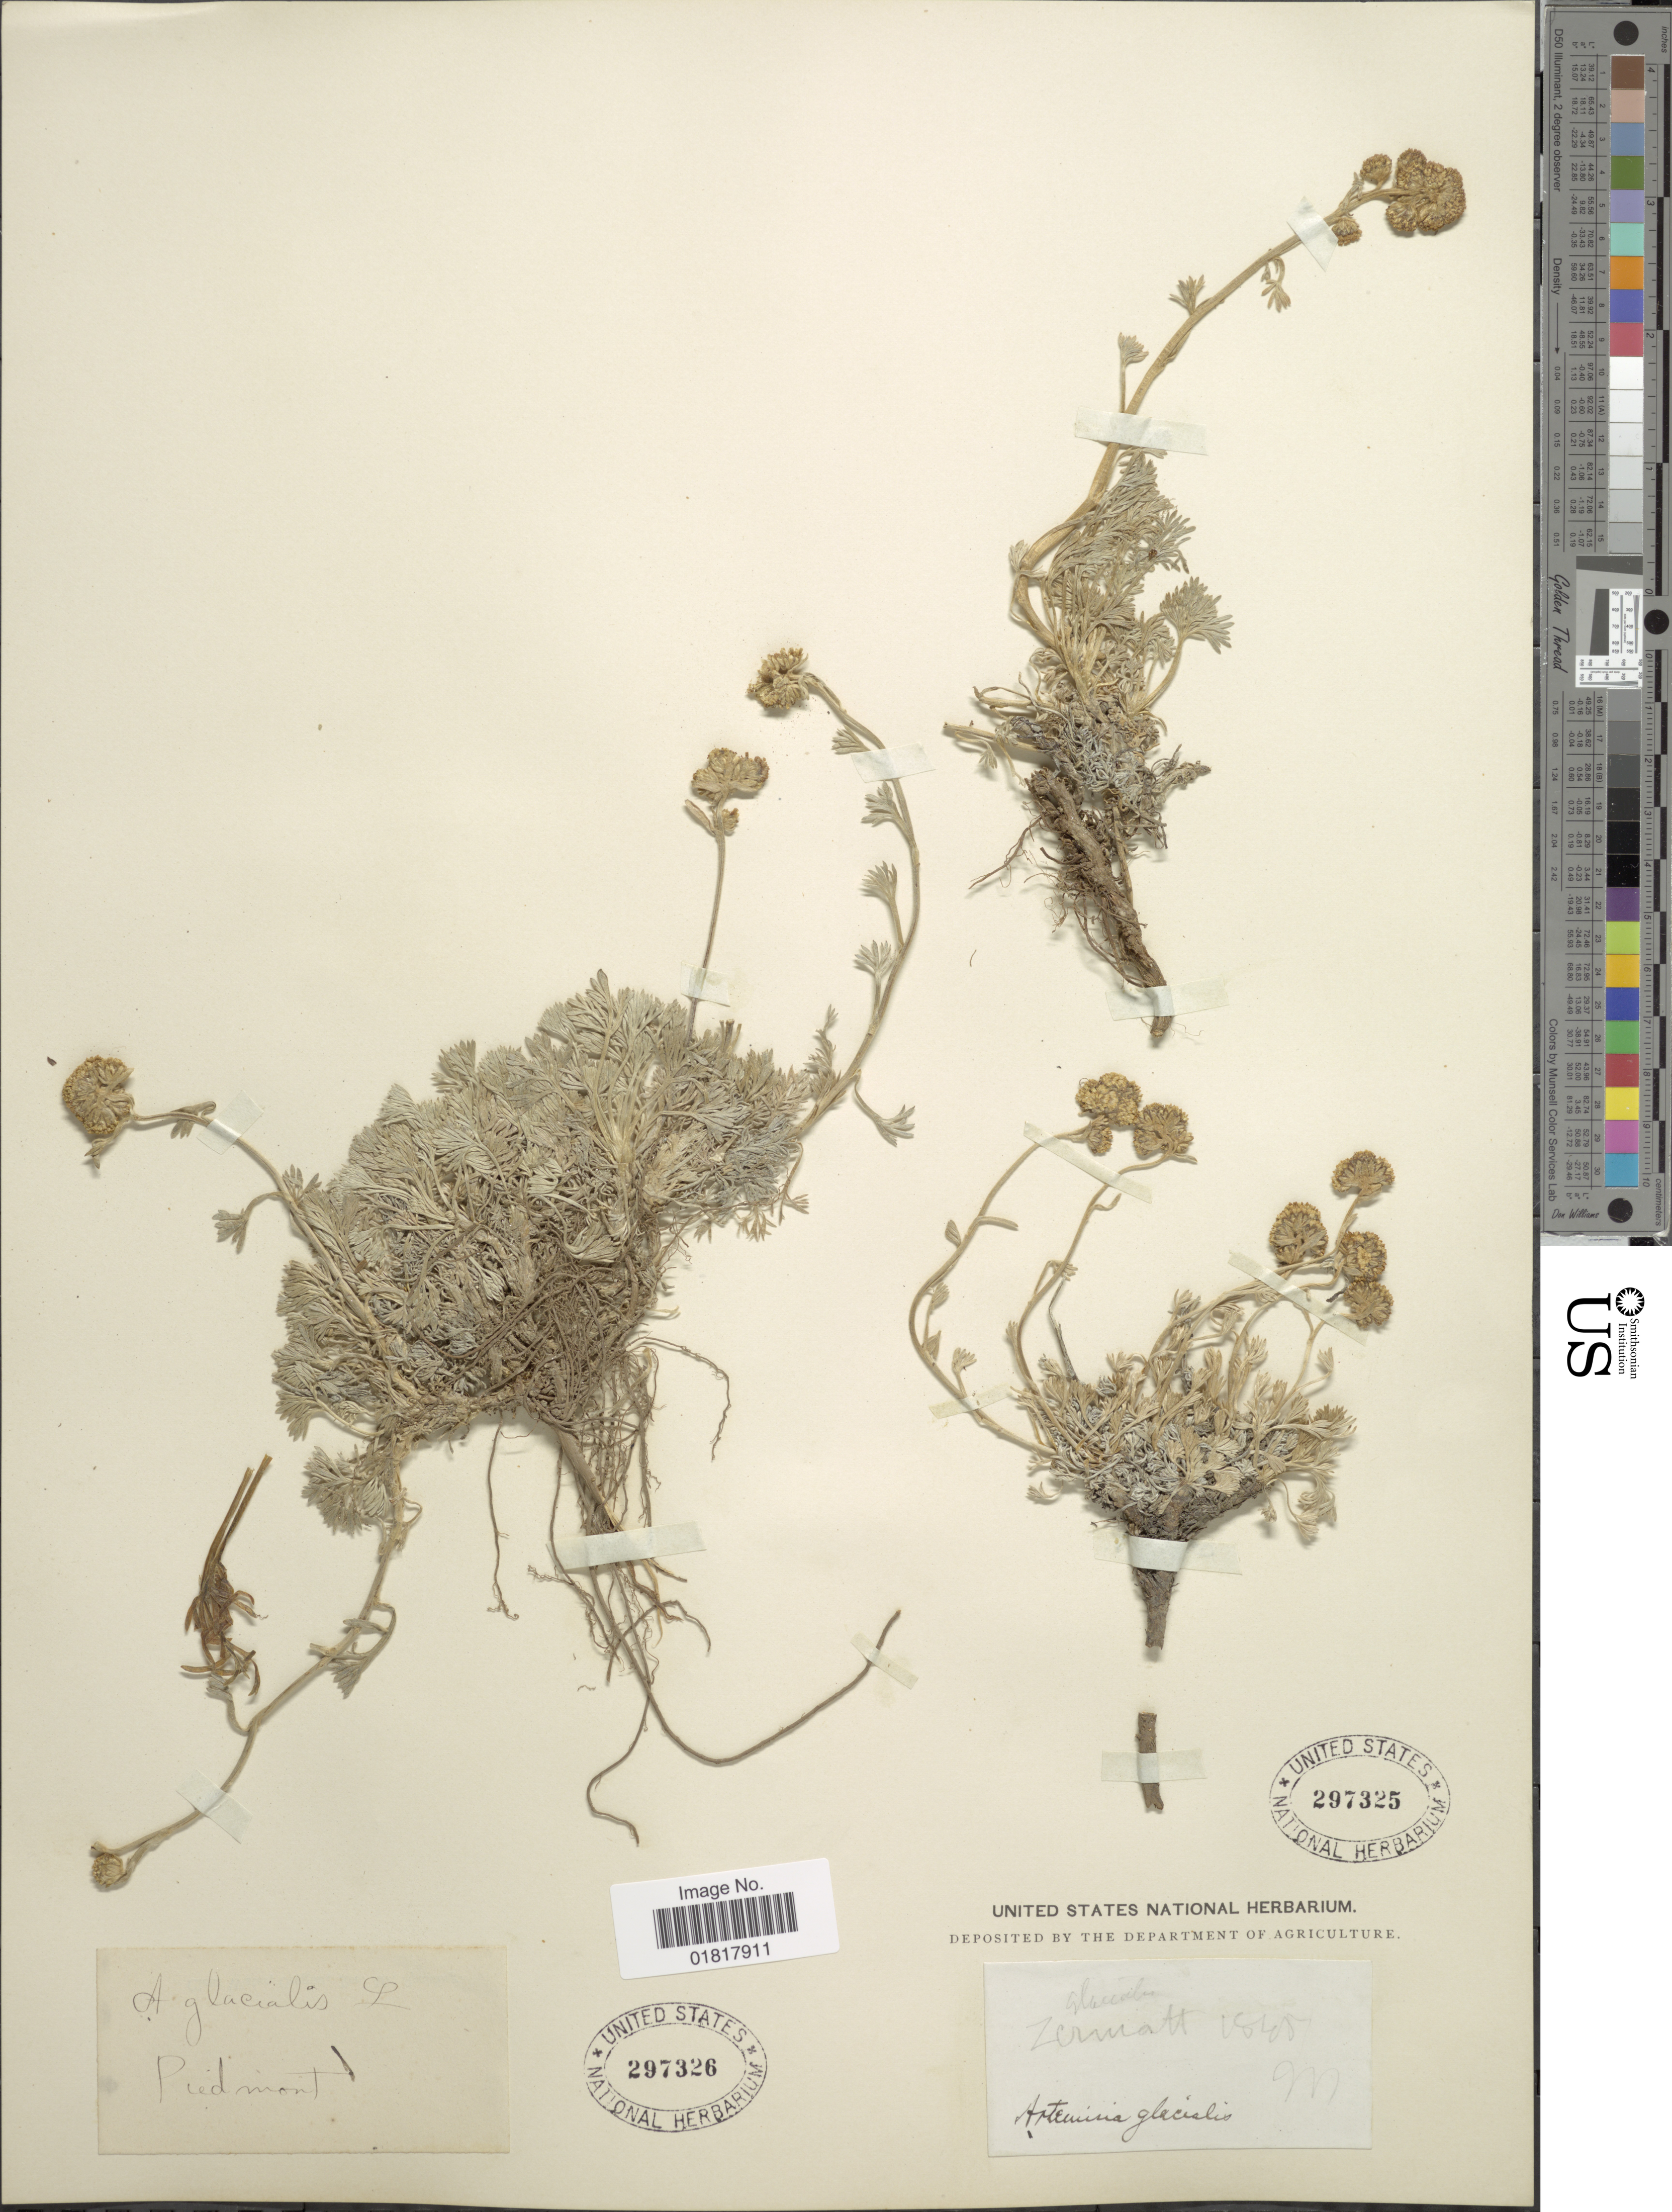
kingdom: Plantae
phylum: Tracheophyta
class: Magnoliopsida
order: Asterales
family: Asteraceae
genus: Artemisia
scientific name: Artemisia glacialis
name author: L.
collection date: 1845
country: Italy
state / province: Piedmont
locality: Zermatt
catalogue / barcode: US 297326